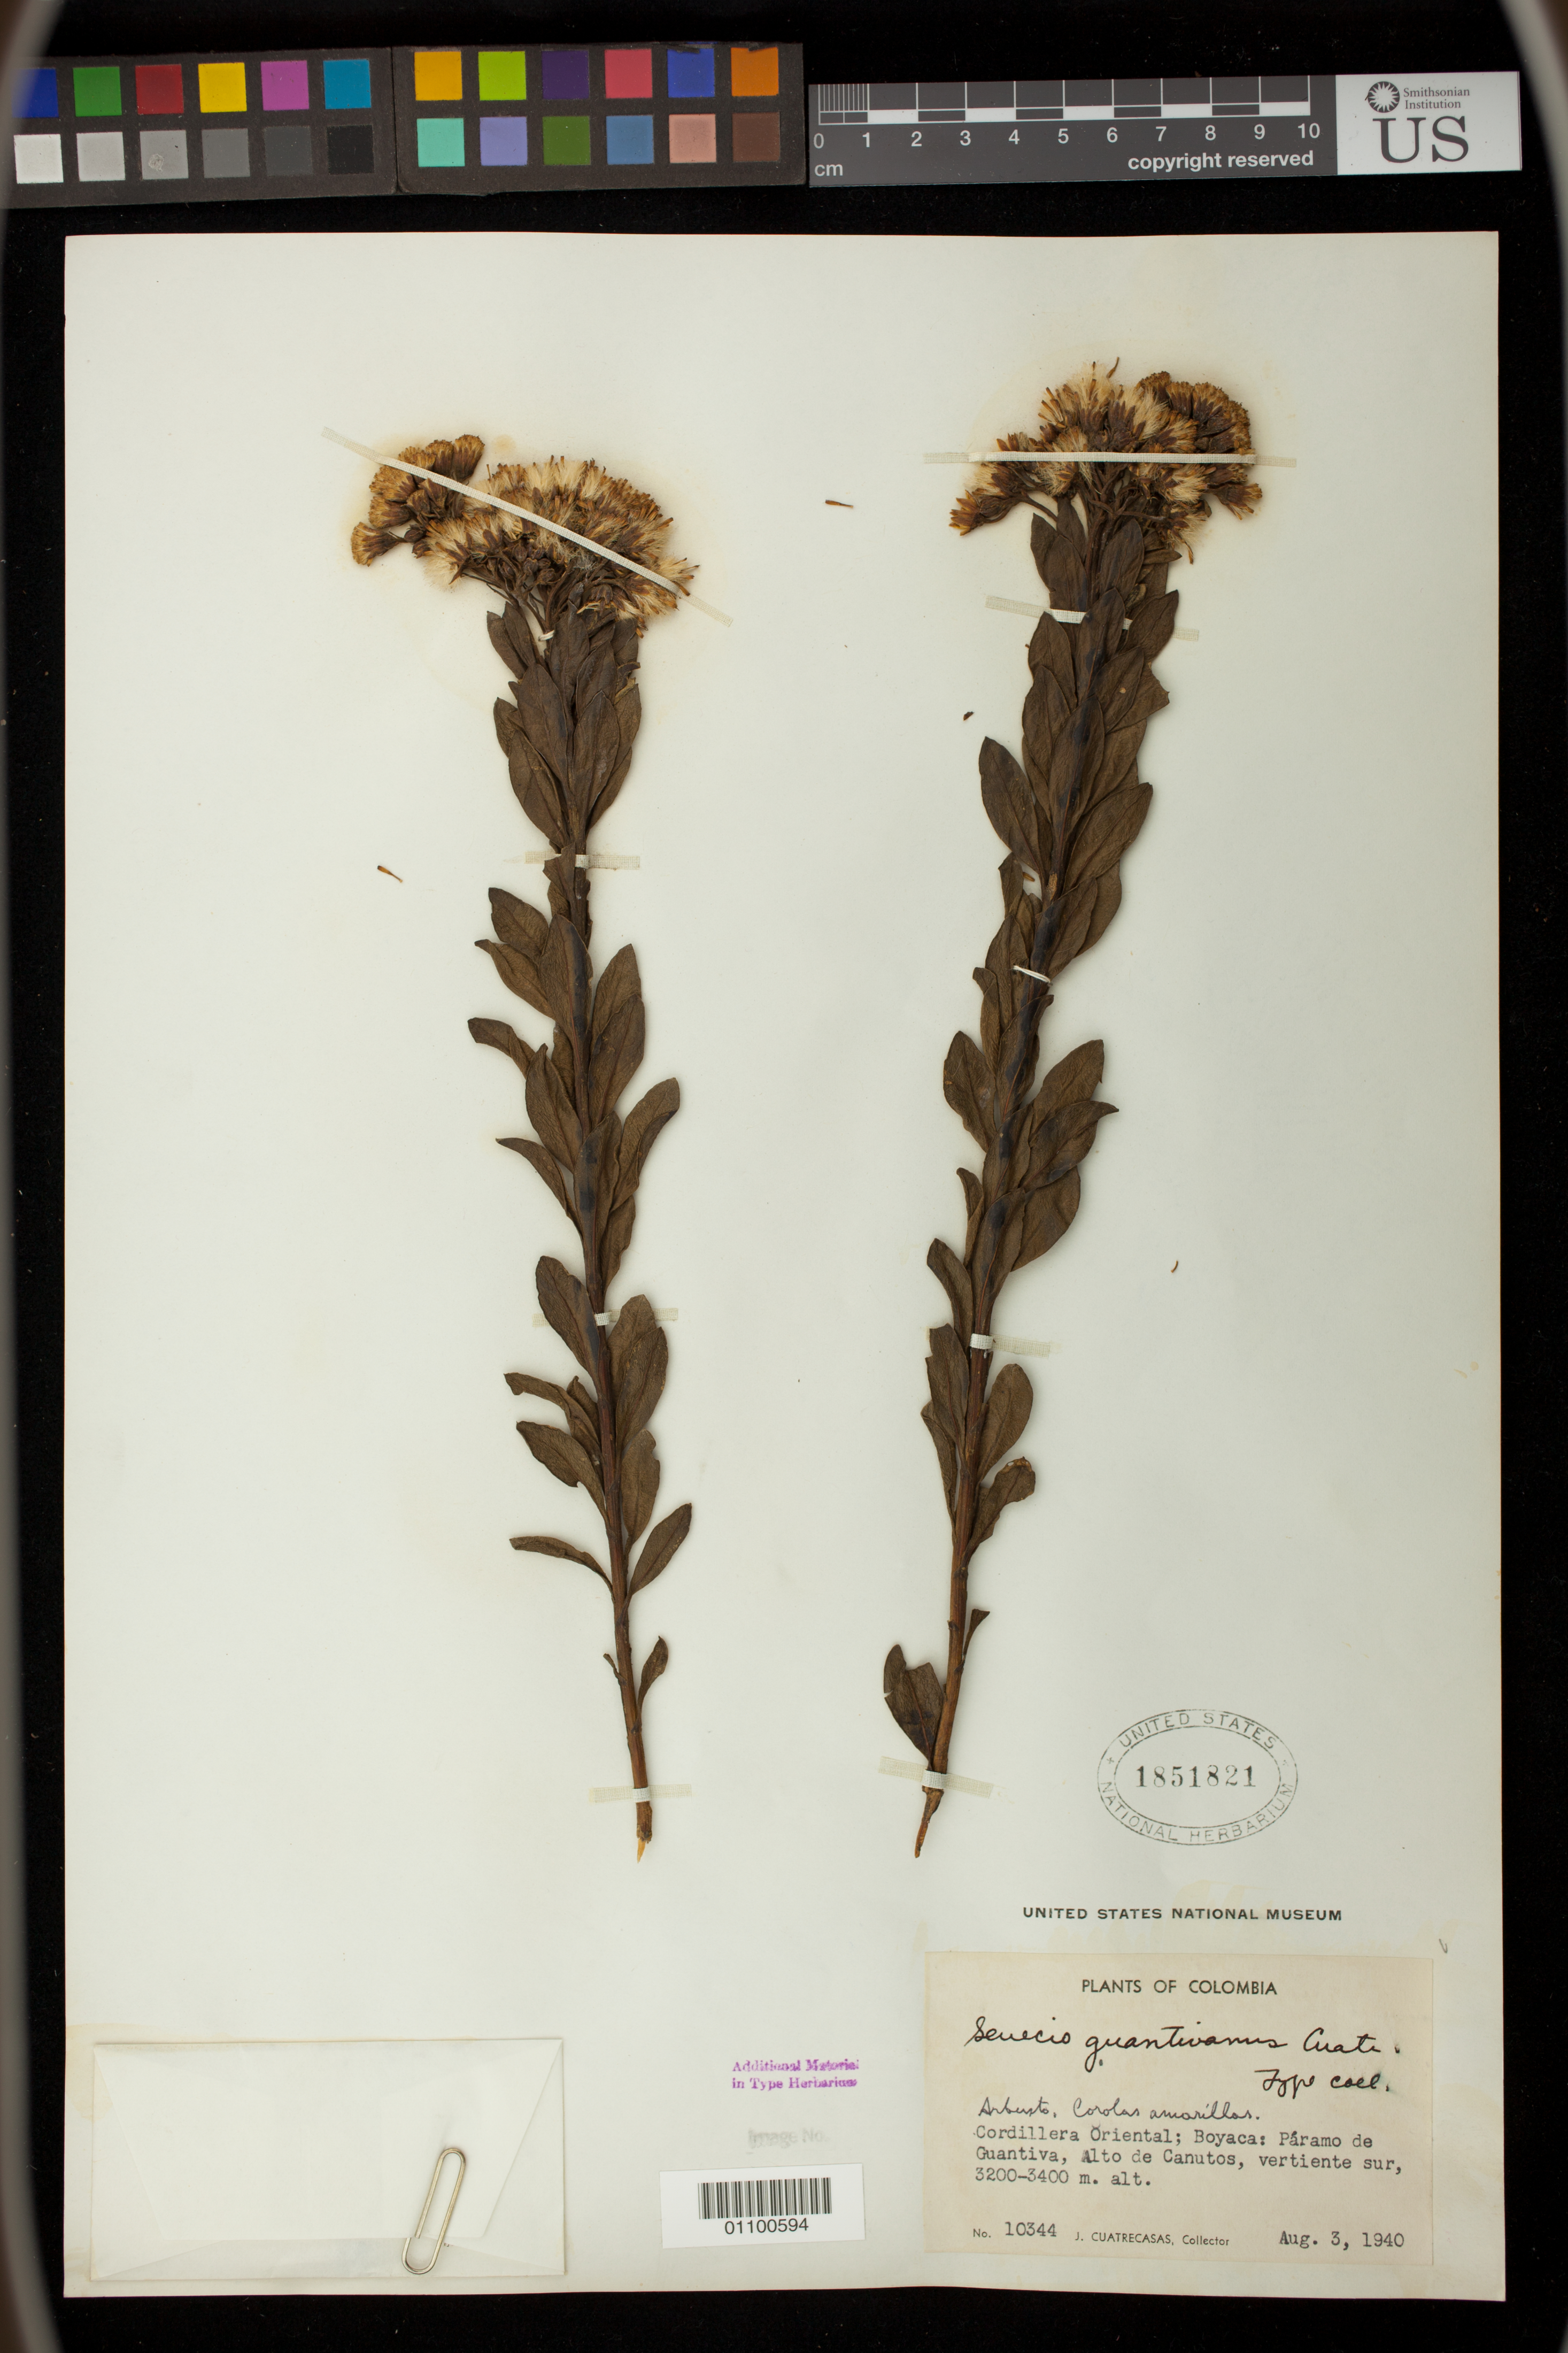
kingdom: Plantae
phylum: Tracheophyta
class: Magnoliopsida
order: Asterales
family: Asteraceae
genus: Senecio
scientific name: Senecio guantivanus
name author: Cuatrec.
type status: Isotype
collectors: J. Cuatrecasas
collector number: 10344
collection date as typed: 03 Aug 1940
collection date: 1940-08-03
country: Colombia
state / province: Boyacá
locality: Alto de Canutos.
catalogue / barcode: US 1851821